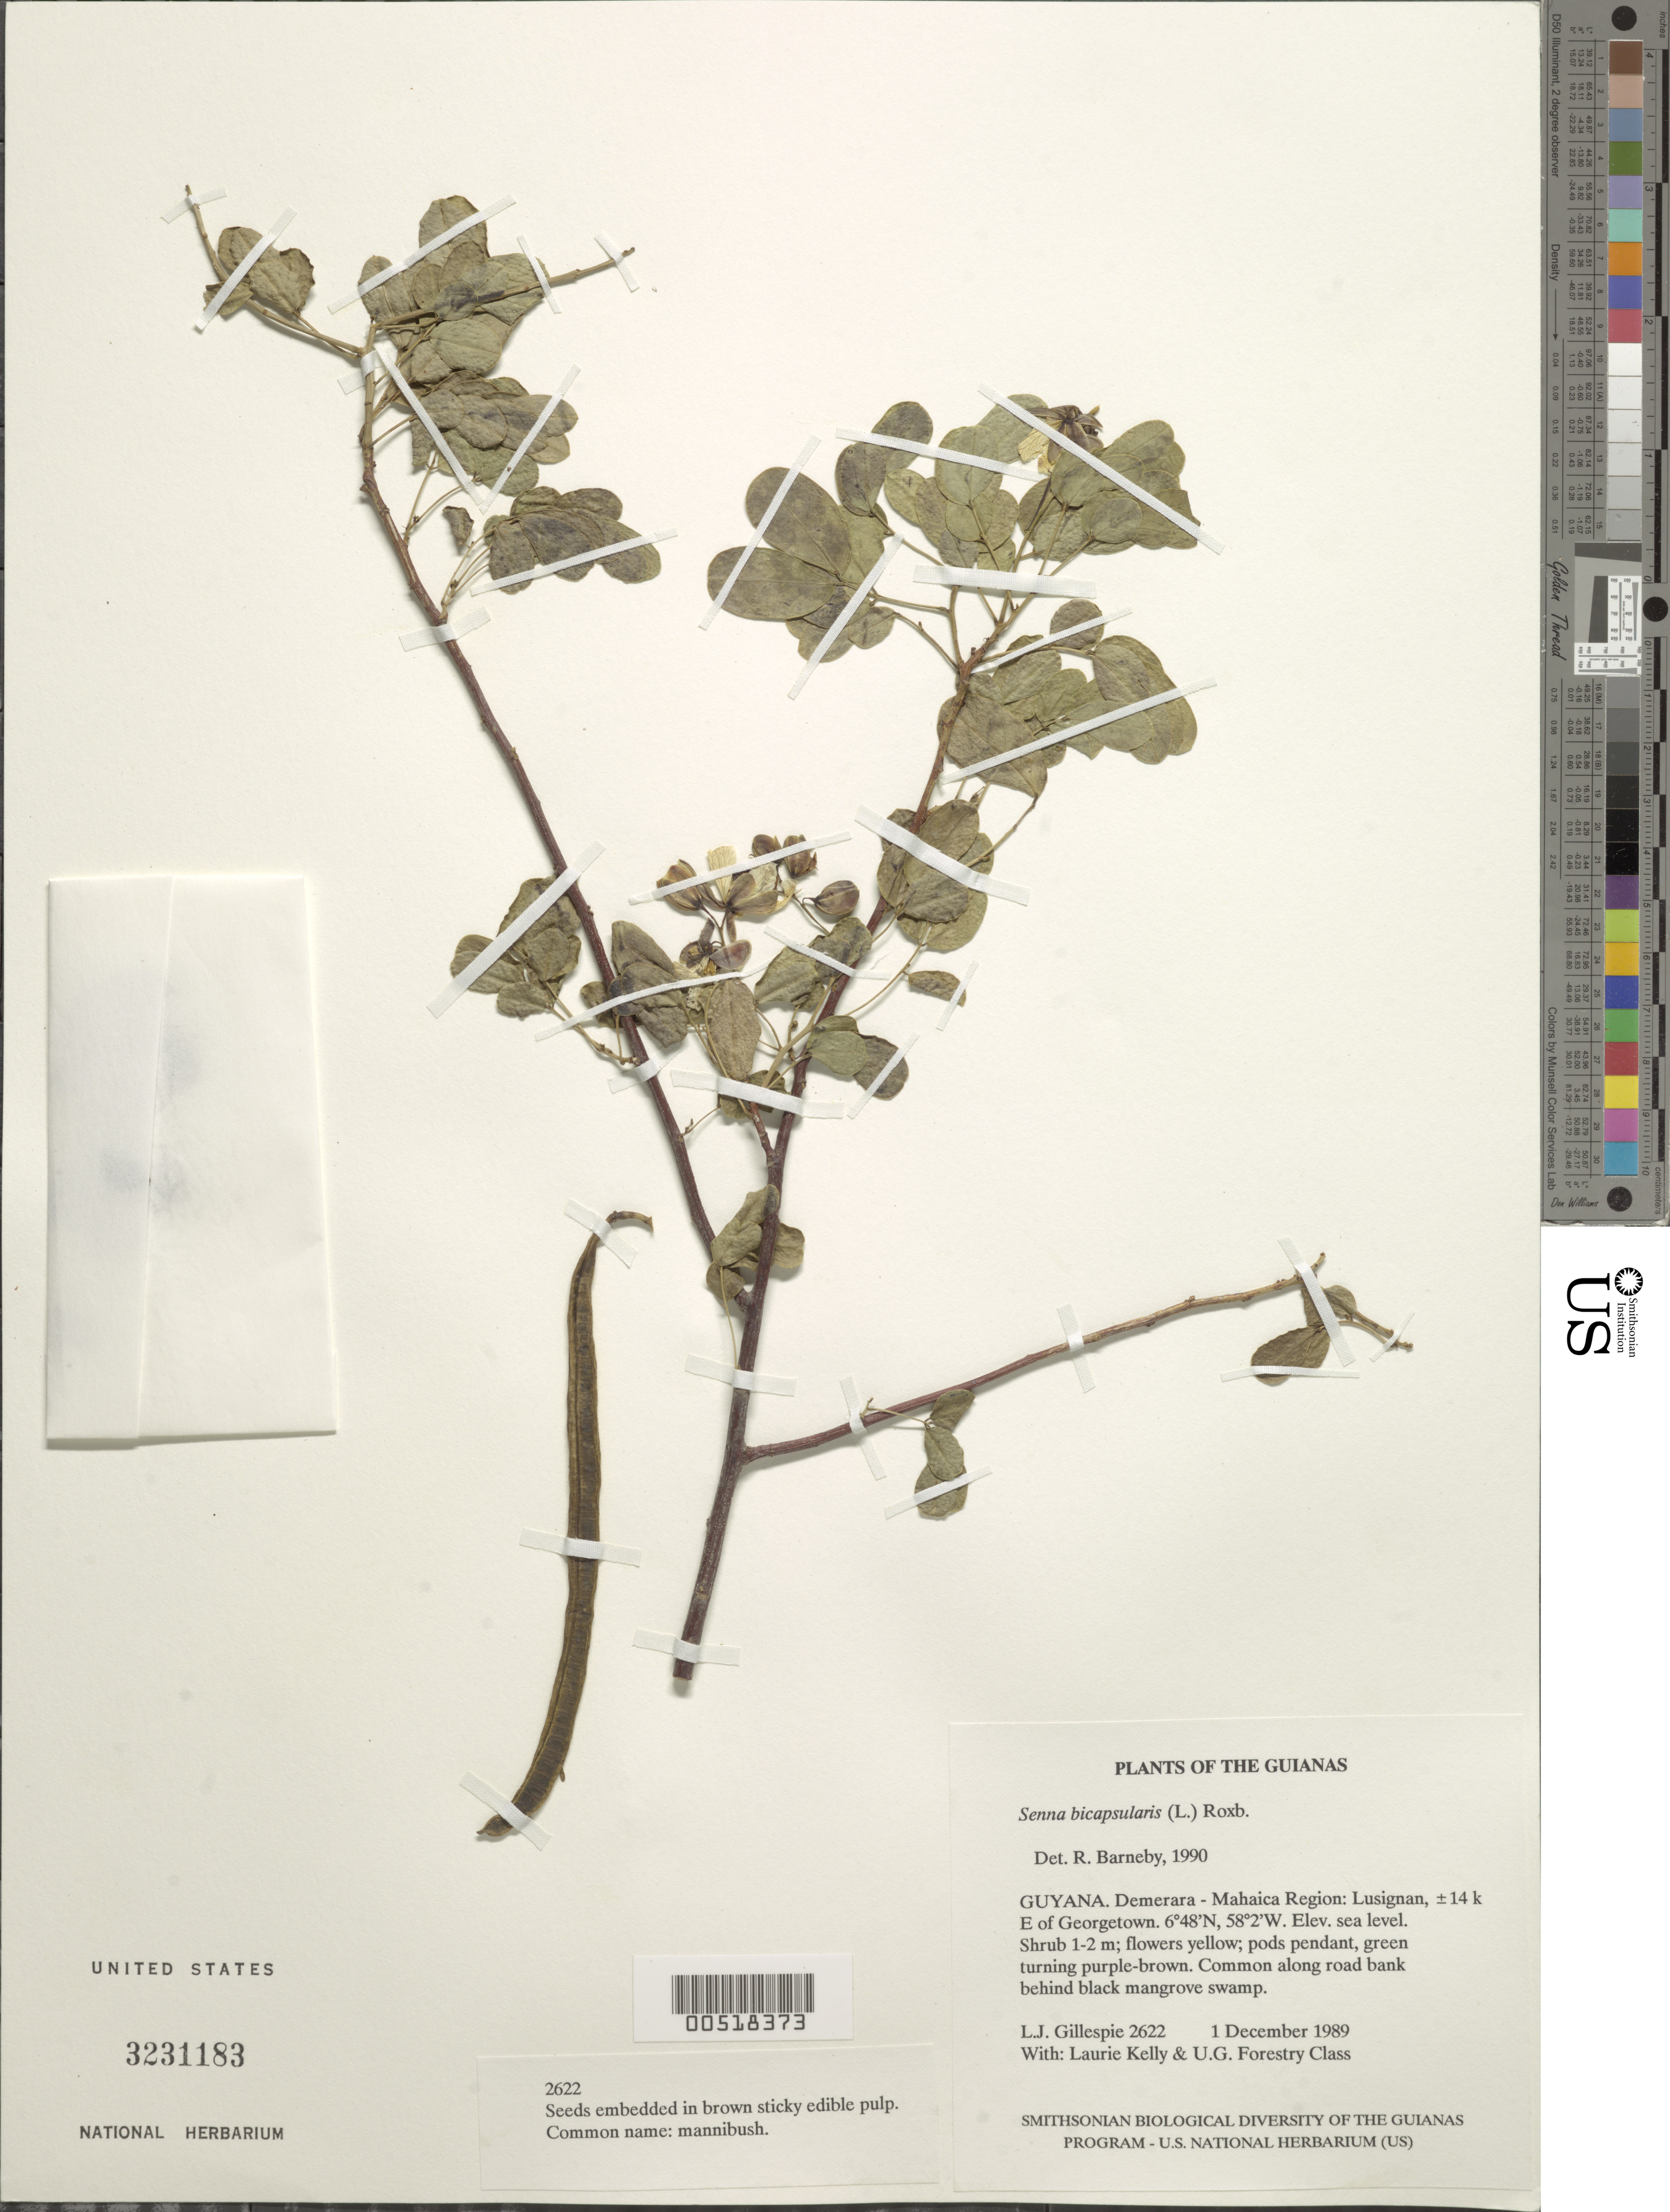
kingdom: Plantae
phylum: Tracheophyta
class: Magnoliopsida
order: Fabales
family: Fabaceae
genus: Senna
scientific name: Senna bicapsularis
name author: (L.) Roxb.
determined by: Barneby, Rupert C., (NY)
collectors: L. J. Gillespie, L. M. Kelly & U.G. Forestry Class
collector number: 2622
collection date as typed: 1 December 1989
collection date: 1989-12-01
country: Guyana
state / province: Demerara-Mahaica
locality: Lusignan, ±14 k E of Georgetown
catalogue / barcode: US 3231183